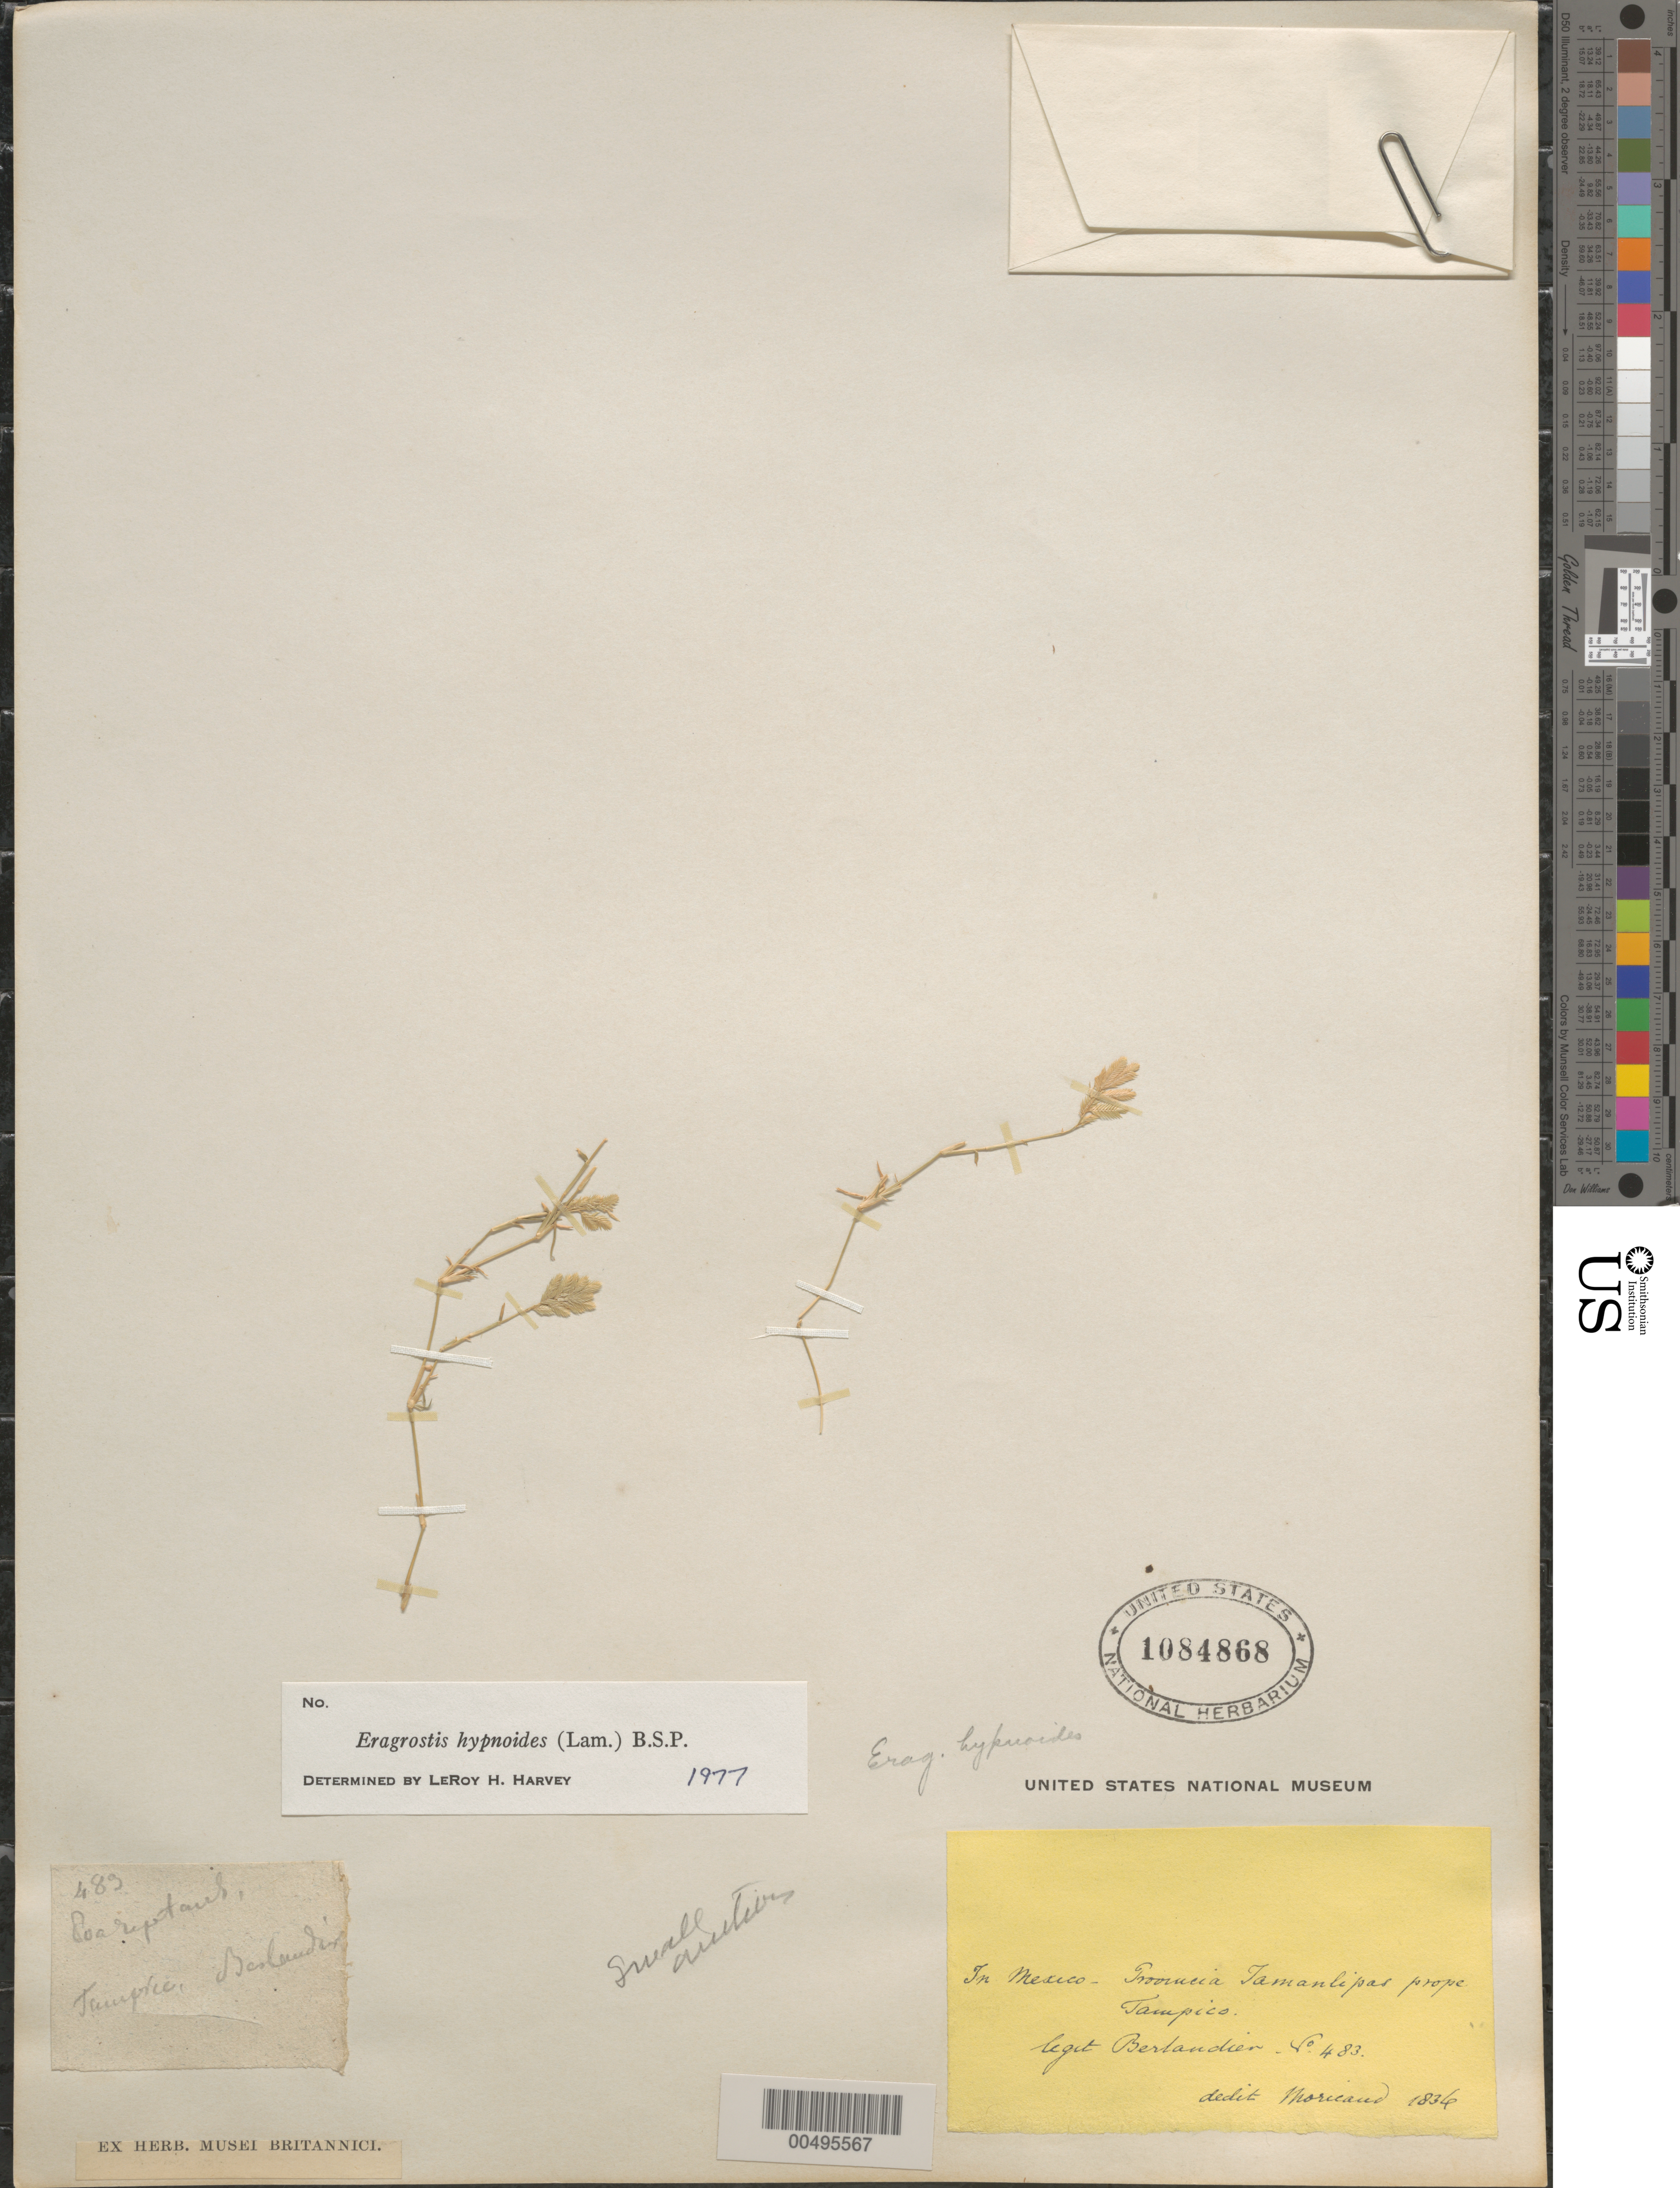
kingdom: Plantae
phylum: Tracheophyta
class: Liliopsida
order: Poales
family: Poaceae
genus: Eragrostis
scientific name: Eragrostis hypnoides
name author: (Lam.) Britton, Stearns & Poggenb.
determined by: Harvey, L. H.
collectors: J. L. Berlandier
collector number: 483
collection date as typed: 1836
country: Mexico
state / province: Tamaulipas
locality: Tampico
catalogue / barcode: US 1084868